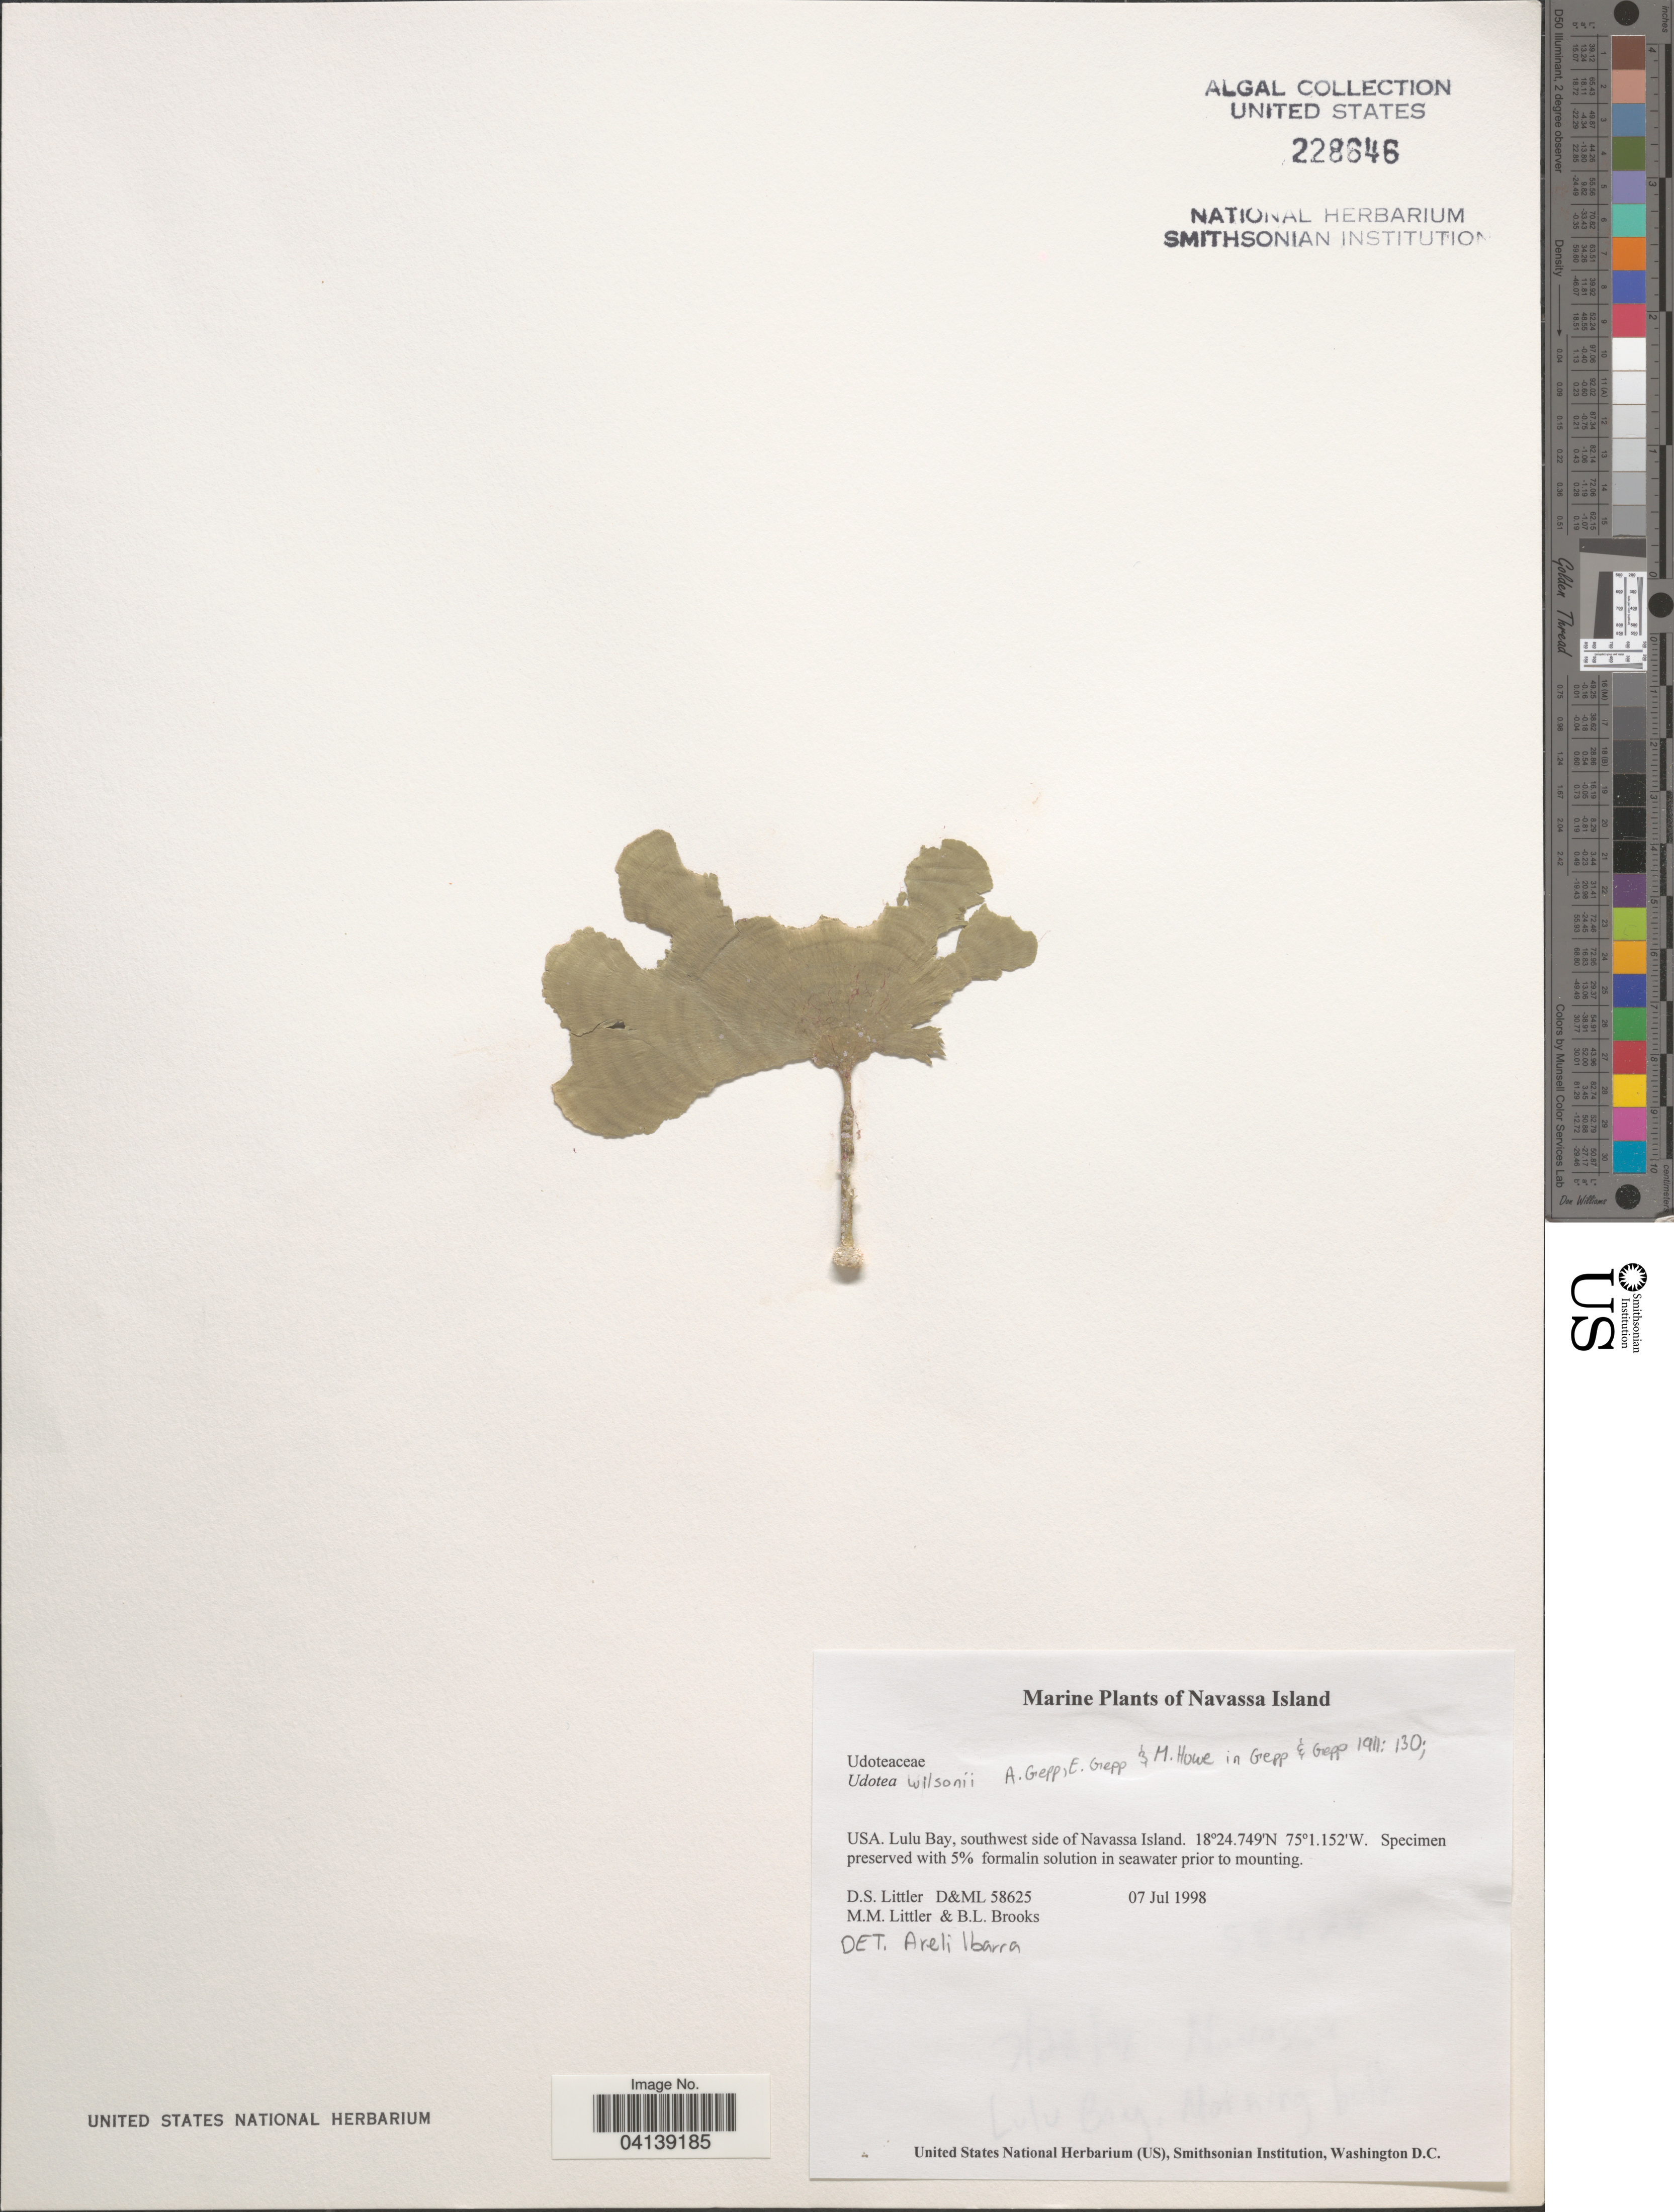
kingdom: Plantae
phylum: Chlorophyta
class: Ulvophyceae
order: Bryopsidales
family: Udoteaceae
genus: Udotea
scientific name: Udotea wilsonii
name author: A. Gepp et al. in A. Gepp & E. Gepp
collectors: D. S. Littler & B. Brooks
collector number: D&ML58625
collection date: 1998-07-07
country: Navassa Island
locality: Navassa Island. Lulu Bay, southwest side of Navassa Island.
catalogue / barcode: US 228646